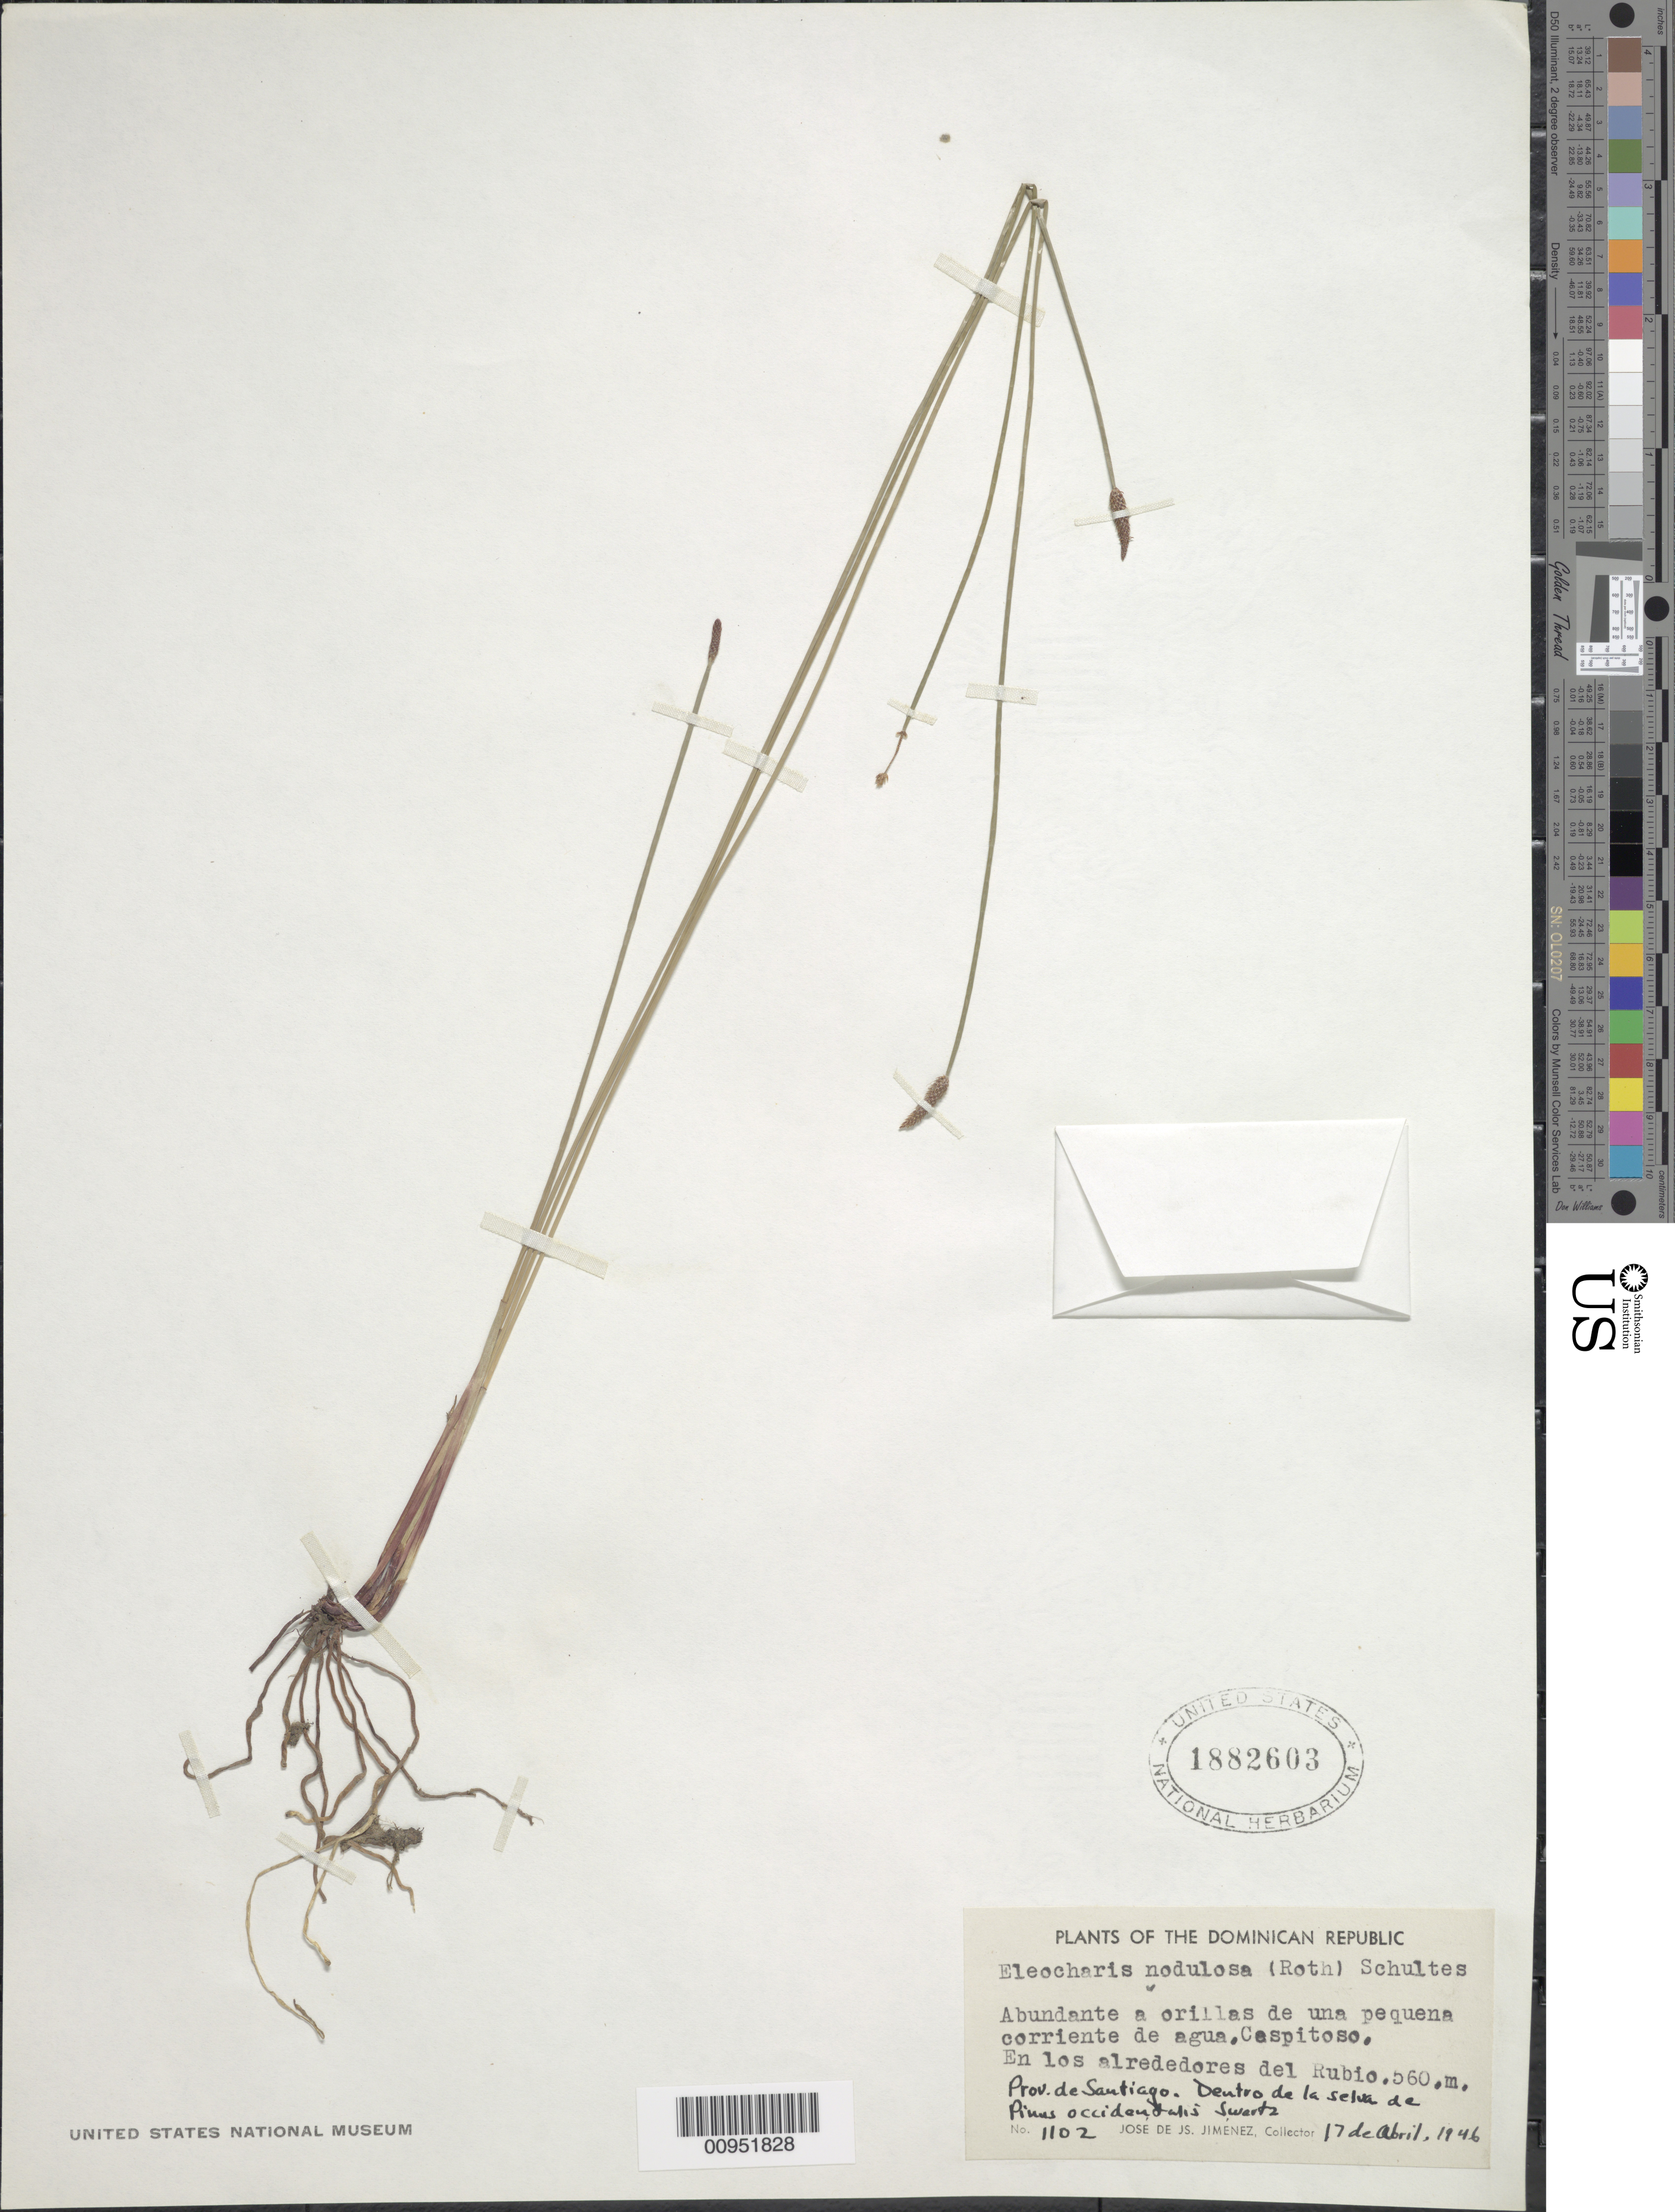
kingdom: Plantae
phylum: Tracheophyta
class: Liliopsida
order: Poales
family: Cyperaceae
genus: Eleocharis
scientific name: Eleocharis montana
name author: (Kunth) Roem. & Schult.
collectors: J. J. Jiménez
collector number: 1102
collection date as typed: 17 Apr 1946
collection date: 1946-04-17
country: Dominican Republic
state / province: Santiago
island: Hispaniola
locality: En los alrededores del Rubio, dentro de la selva de Pinus occidentalis Swartz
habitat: A orillas de una pequena corriente de agua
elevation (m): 560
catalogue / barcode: US 1882603